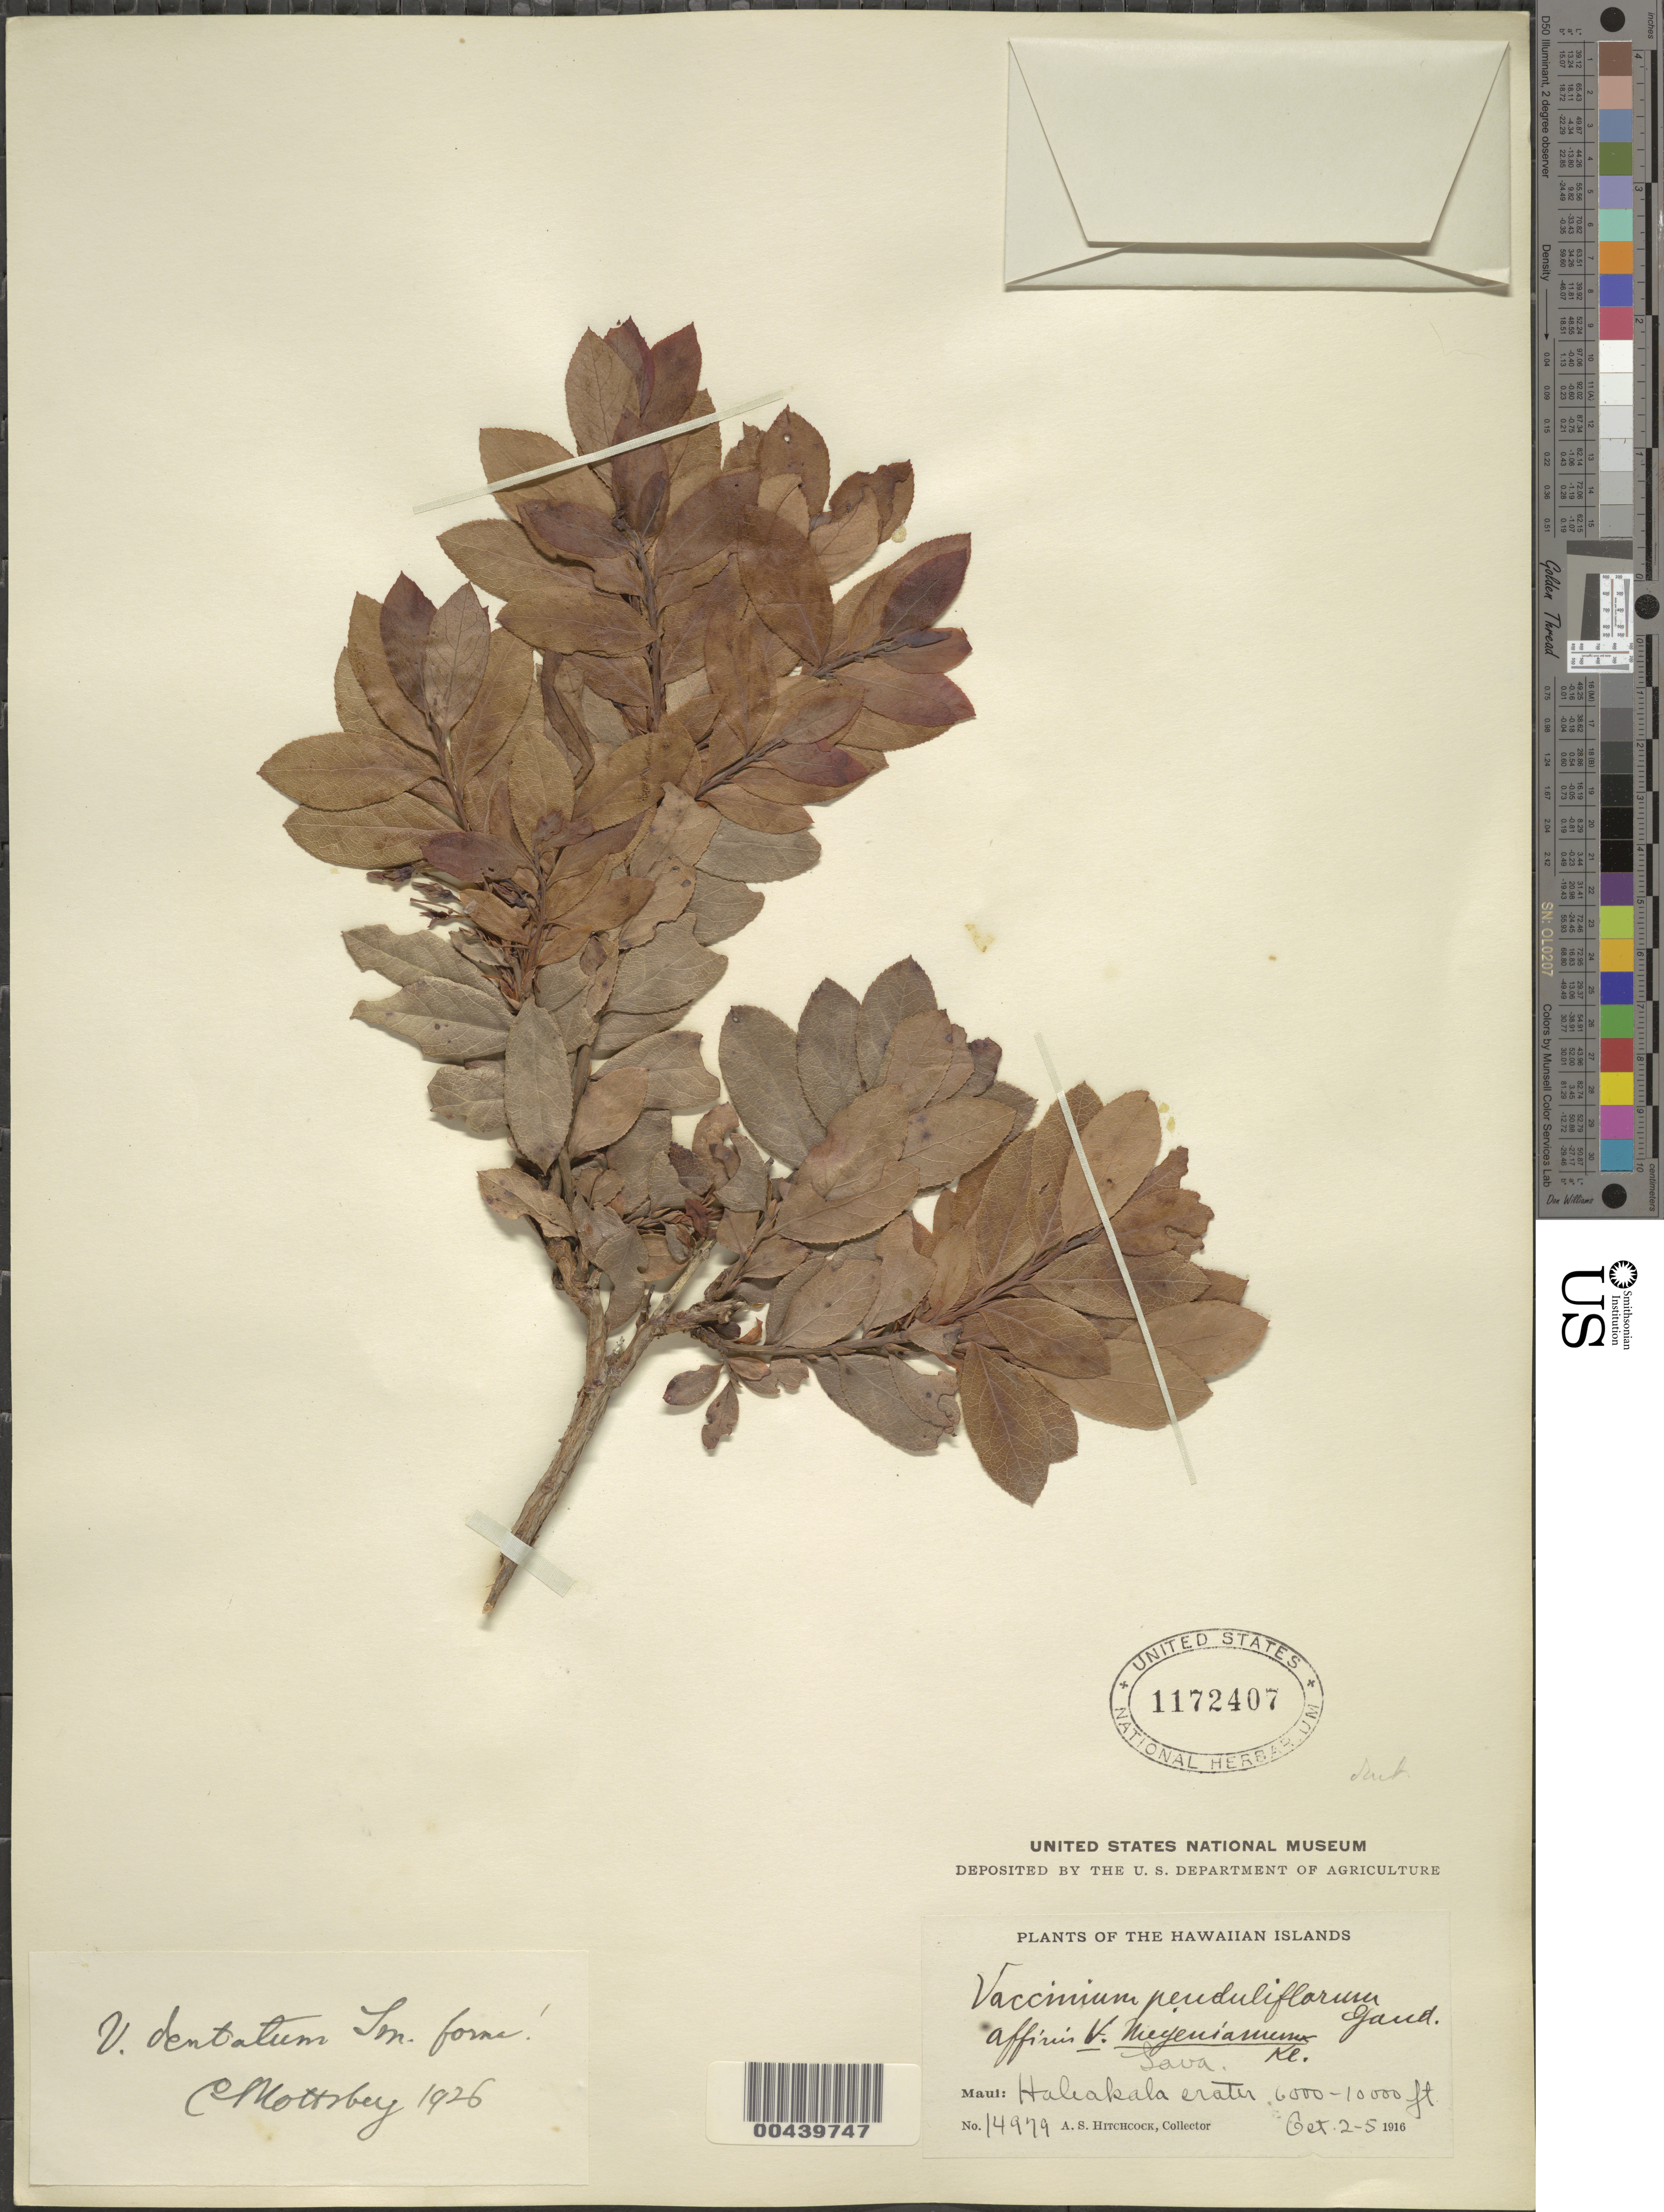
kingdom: Plantae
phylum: Tracheophyta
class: Magnoliopsida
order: Ericales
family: Ericaceae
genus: Vaccinium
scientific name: Vaccinium dentatum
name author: Sm.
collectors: A. S. Hitchcock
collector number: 14979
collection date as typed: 2 Oct 1916 to 5 Oct 1916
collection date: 1916-10-02/1916-10-05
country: United States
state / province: Hawaii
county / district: Maui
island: Maui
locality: Haleakala Crater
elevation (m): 1829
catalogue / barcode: US 1172407